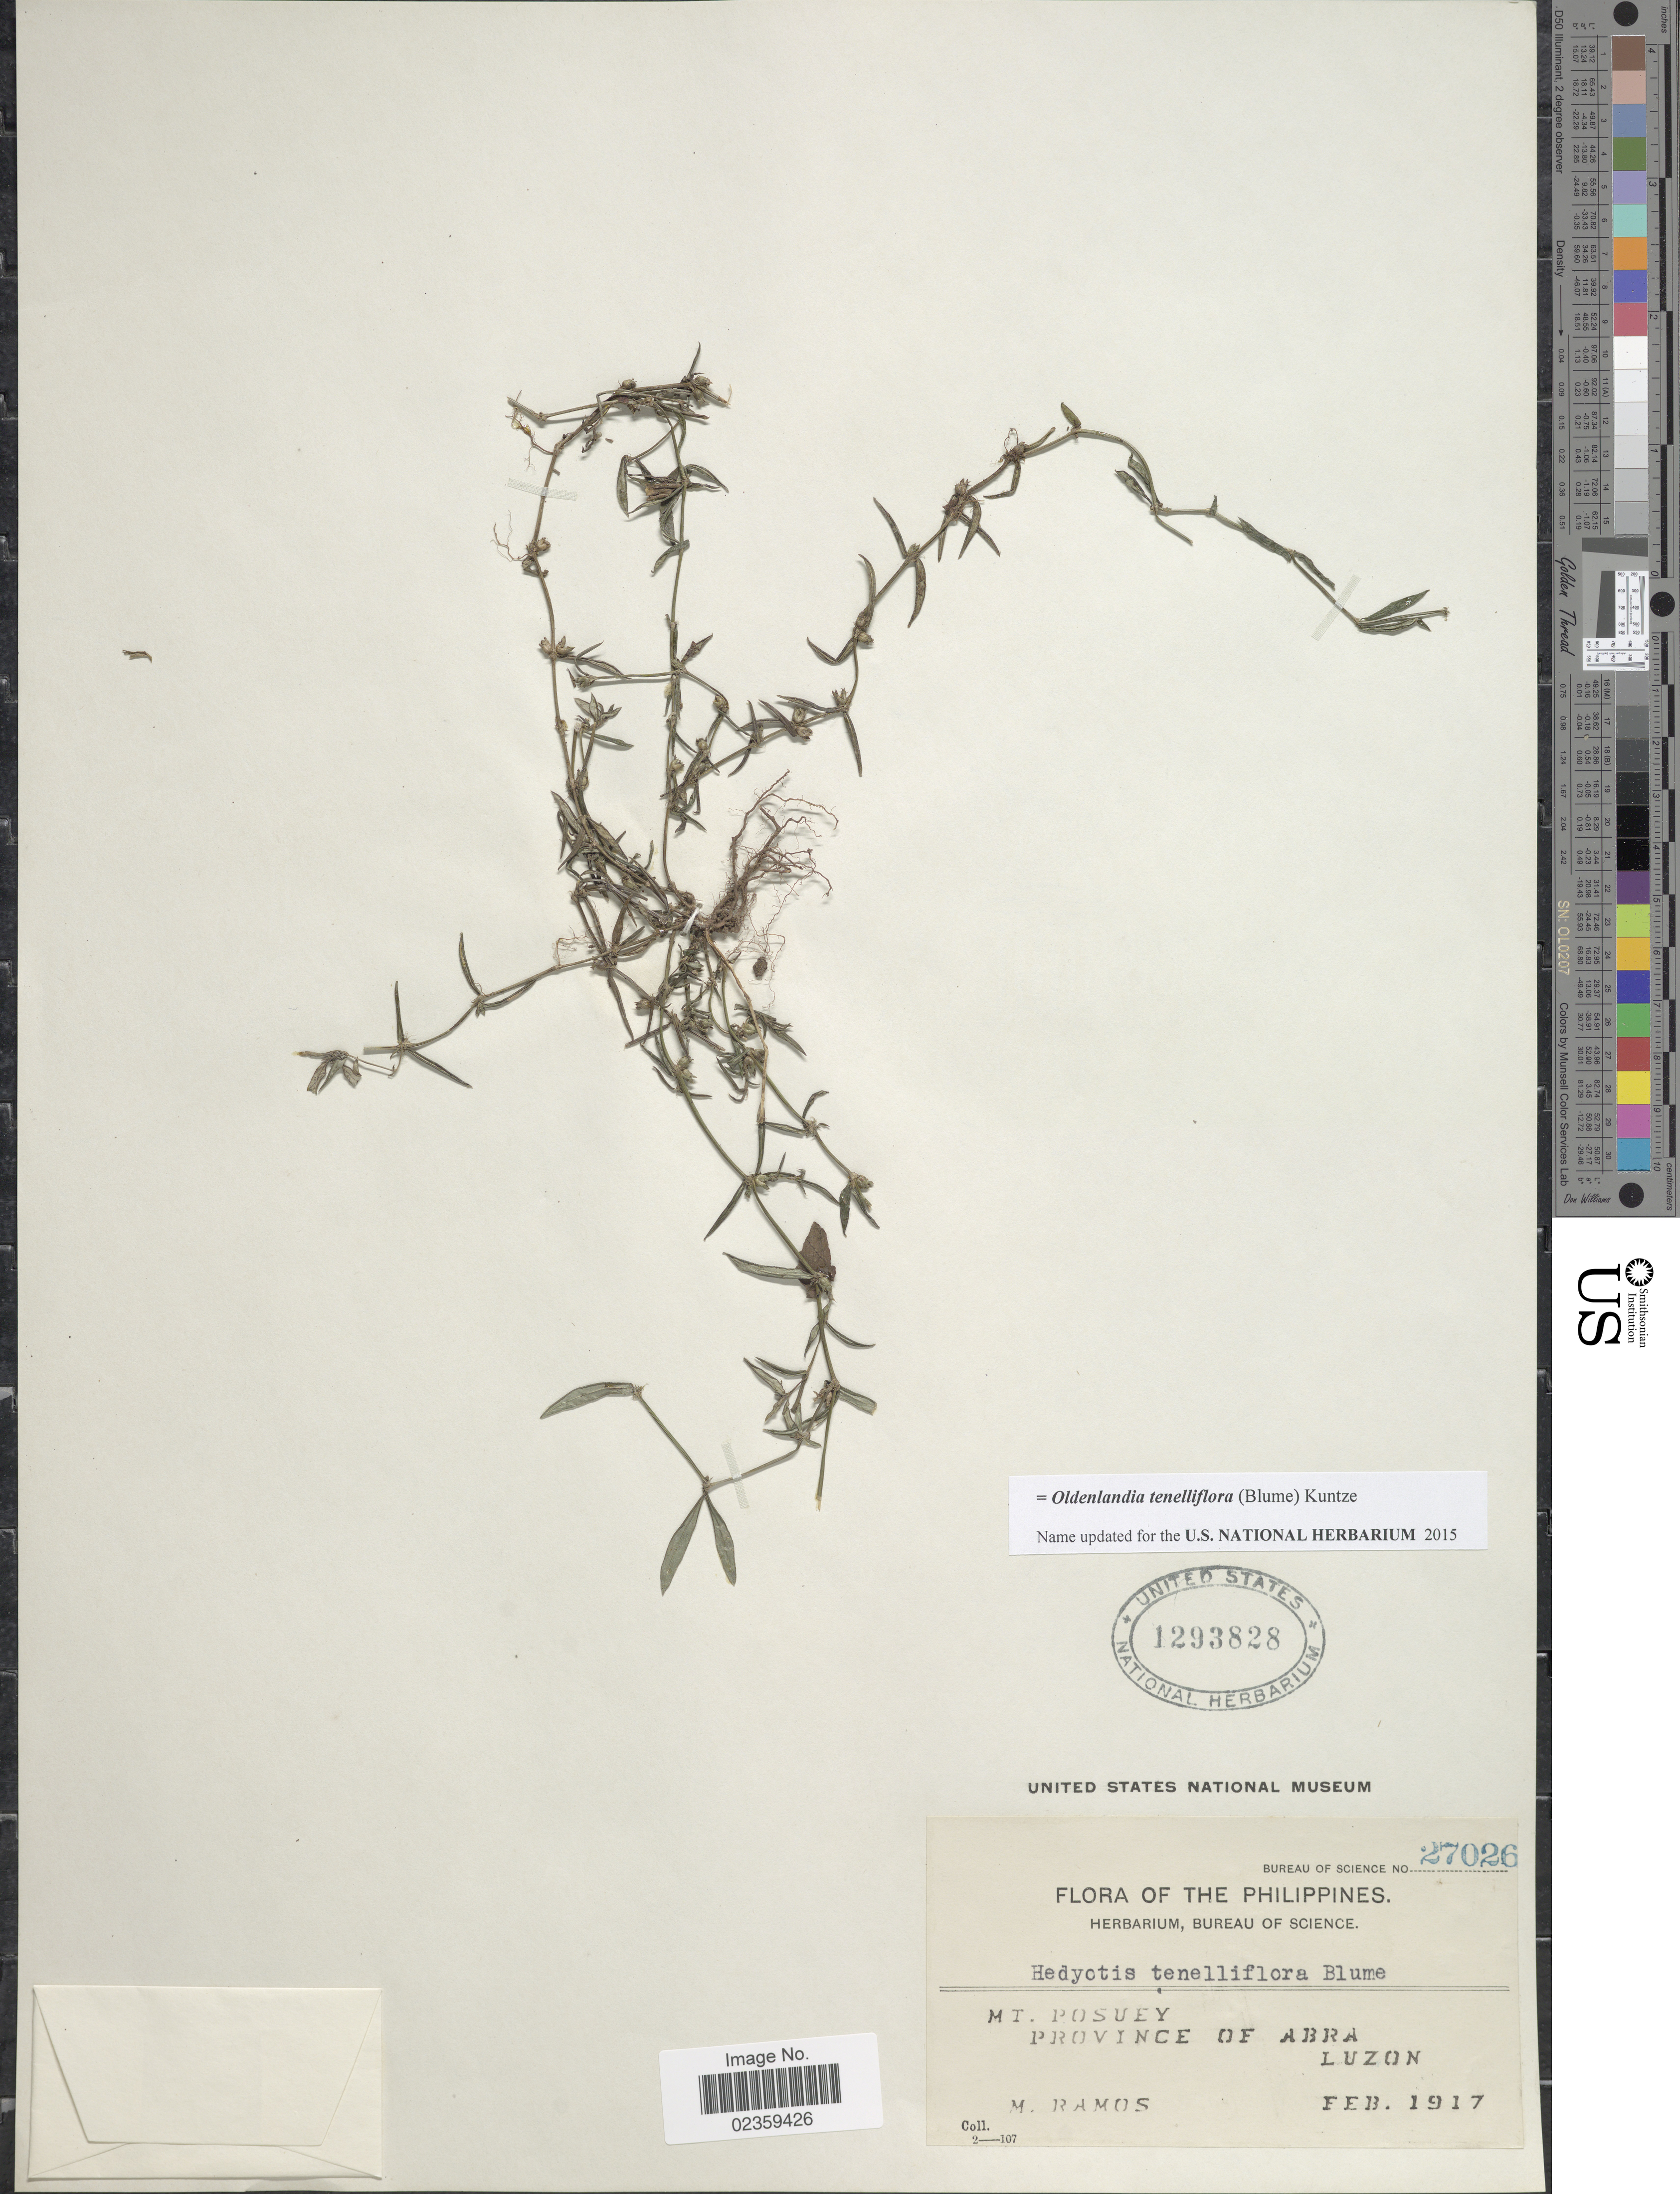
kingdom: Plantae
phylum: Tracheophyta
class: Magnoliopsida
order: Gentianales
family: Rubiaceae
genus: Oldenlandia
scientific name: Oldenlandia tenelliflora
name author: (Blume) Kuntze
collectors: M. Ramos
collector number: Bureau of Science 27026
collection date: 1917-02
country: Philippines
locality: Mt. Posuey. Province of Abra. Luzon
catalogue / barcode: US 1293828